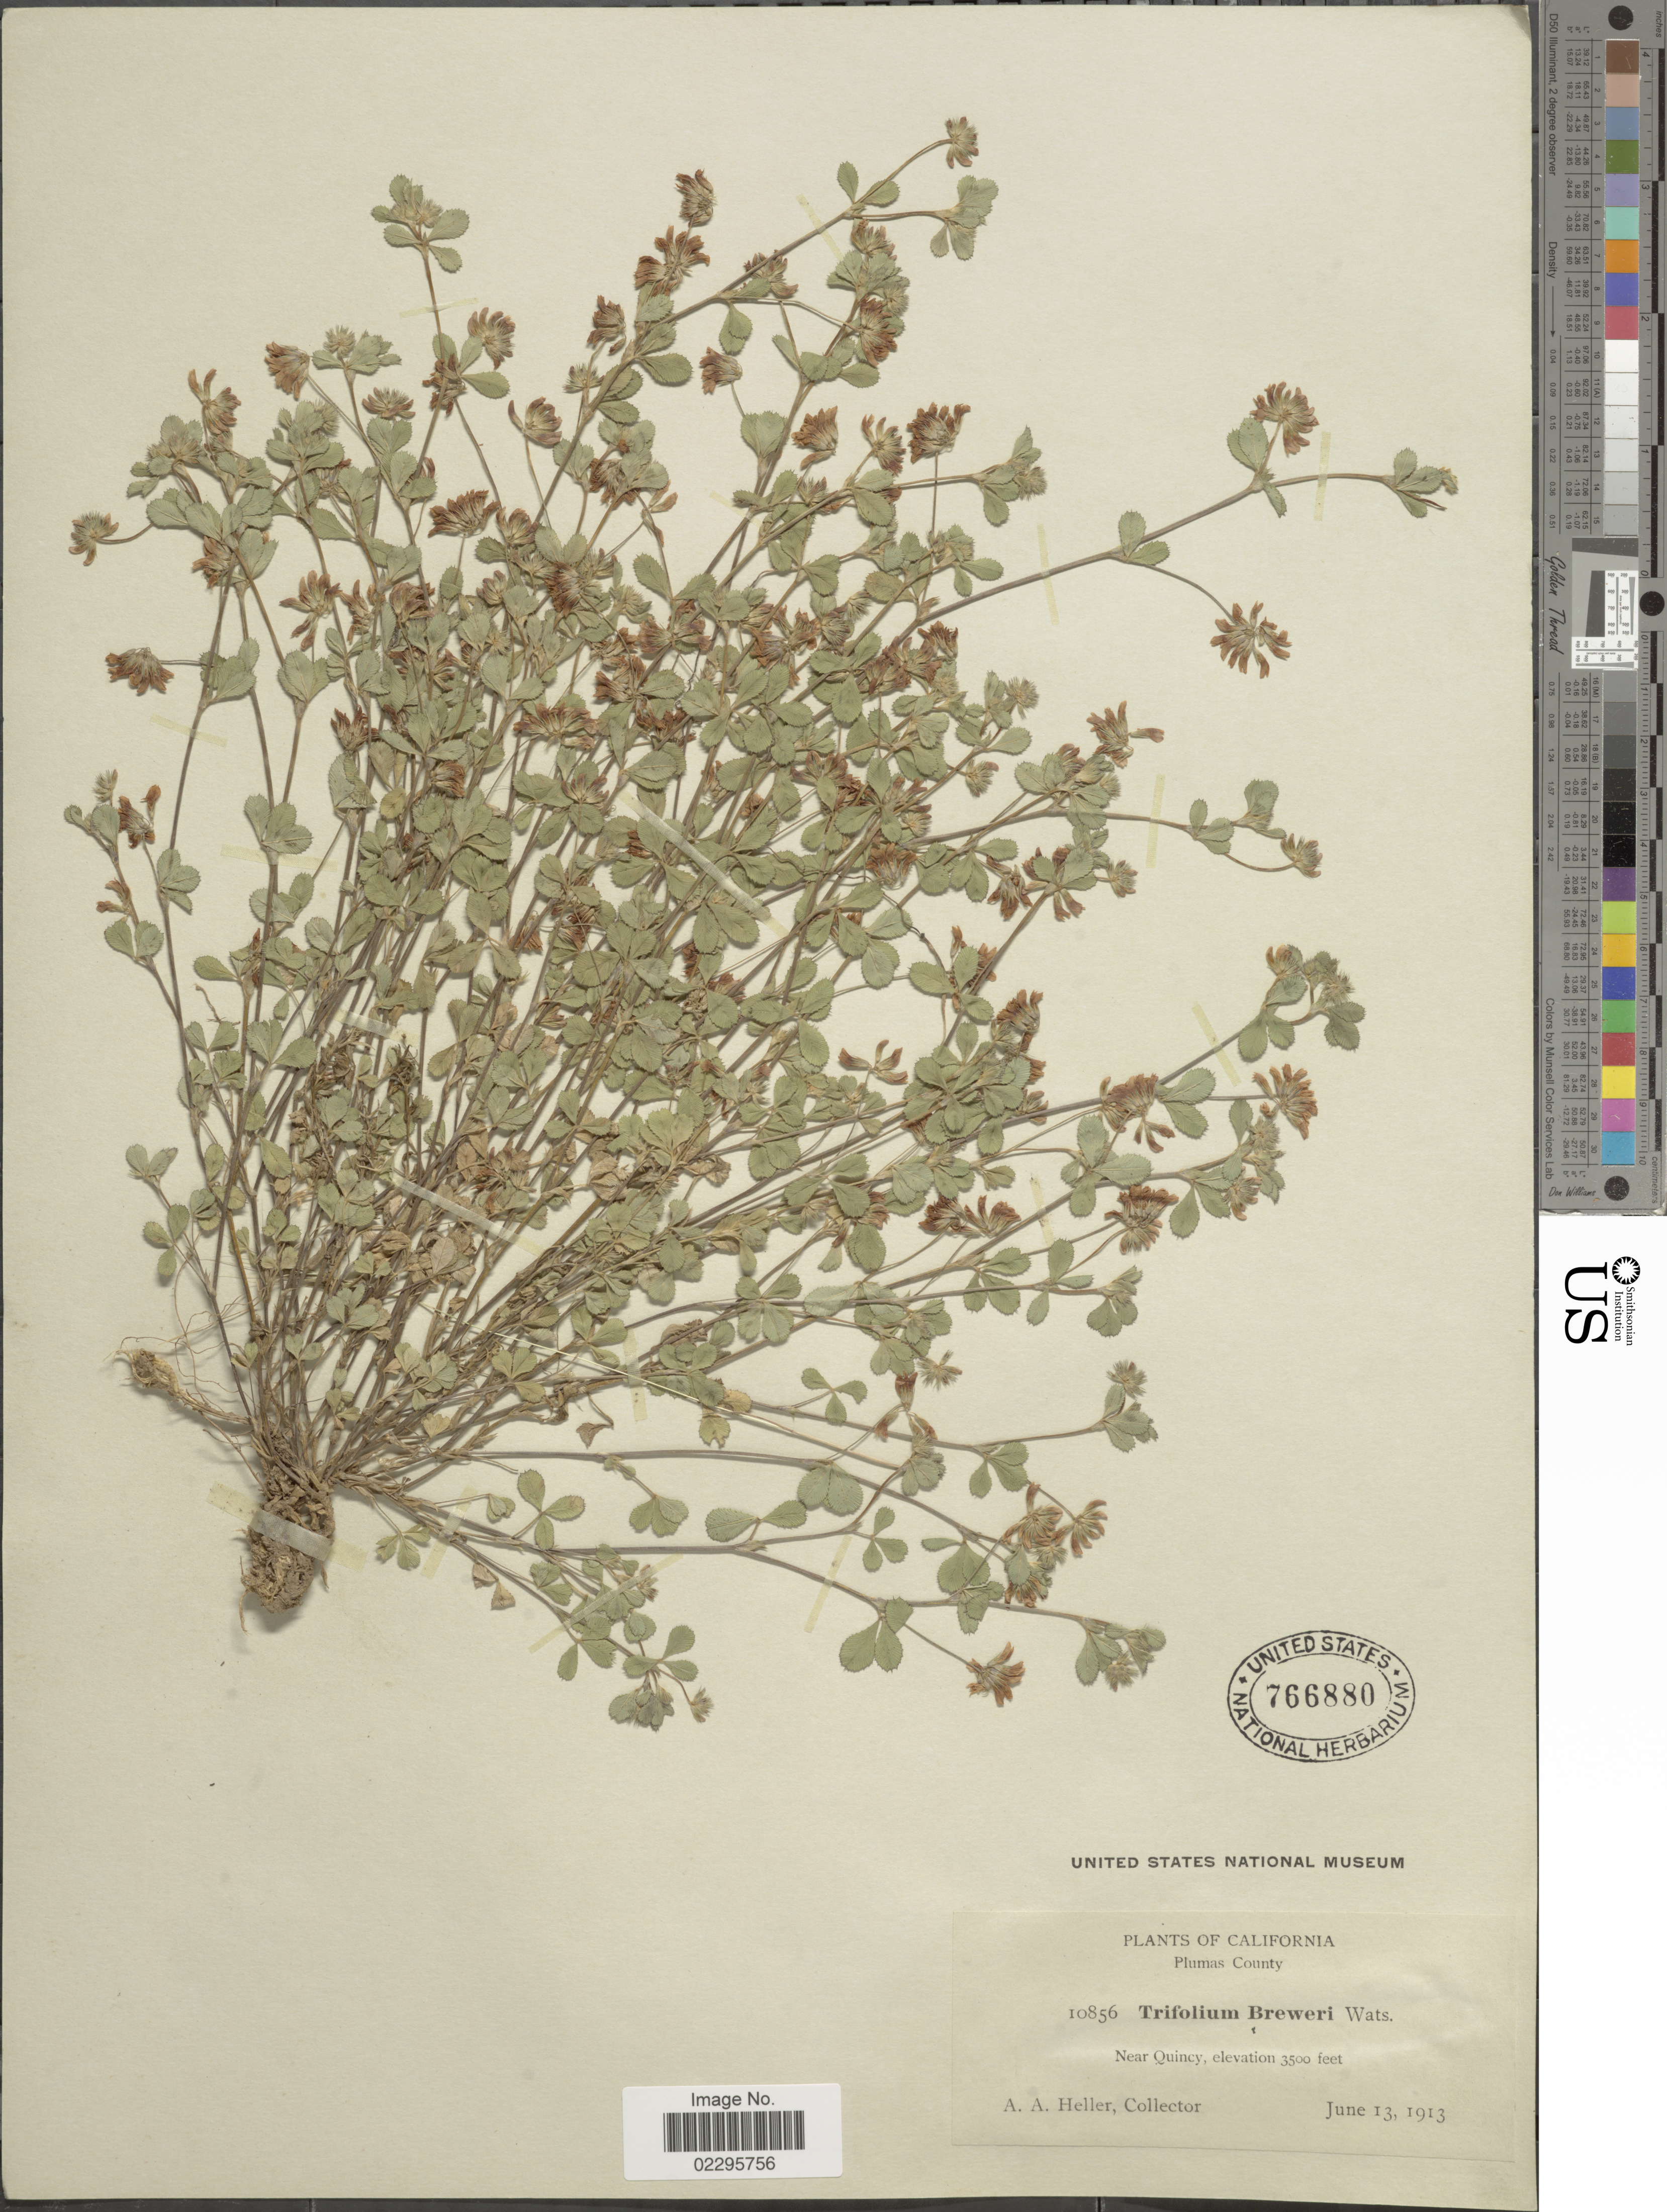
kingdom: Plantae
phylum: Tracheophyta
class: Magnoliopsida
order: Fabales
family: Fabaceae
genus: Trifolium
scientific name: Trifolium breweri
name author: S. Watson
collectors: A. A. Heller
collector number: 10856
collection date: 1913-06-13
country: United States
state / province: California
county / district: Plumas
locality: Plumas County, near Quincy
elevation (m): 1067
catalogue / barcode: US 766880